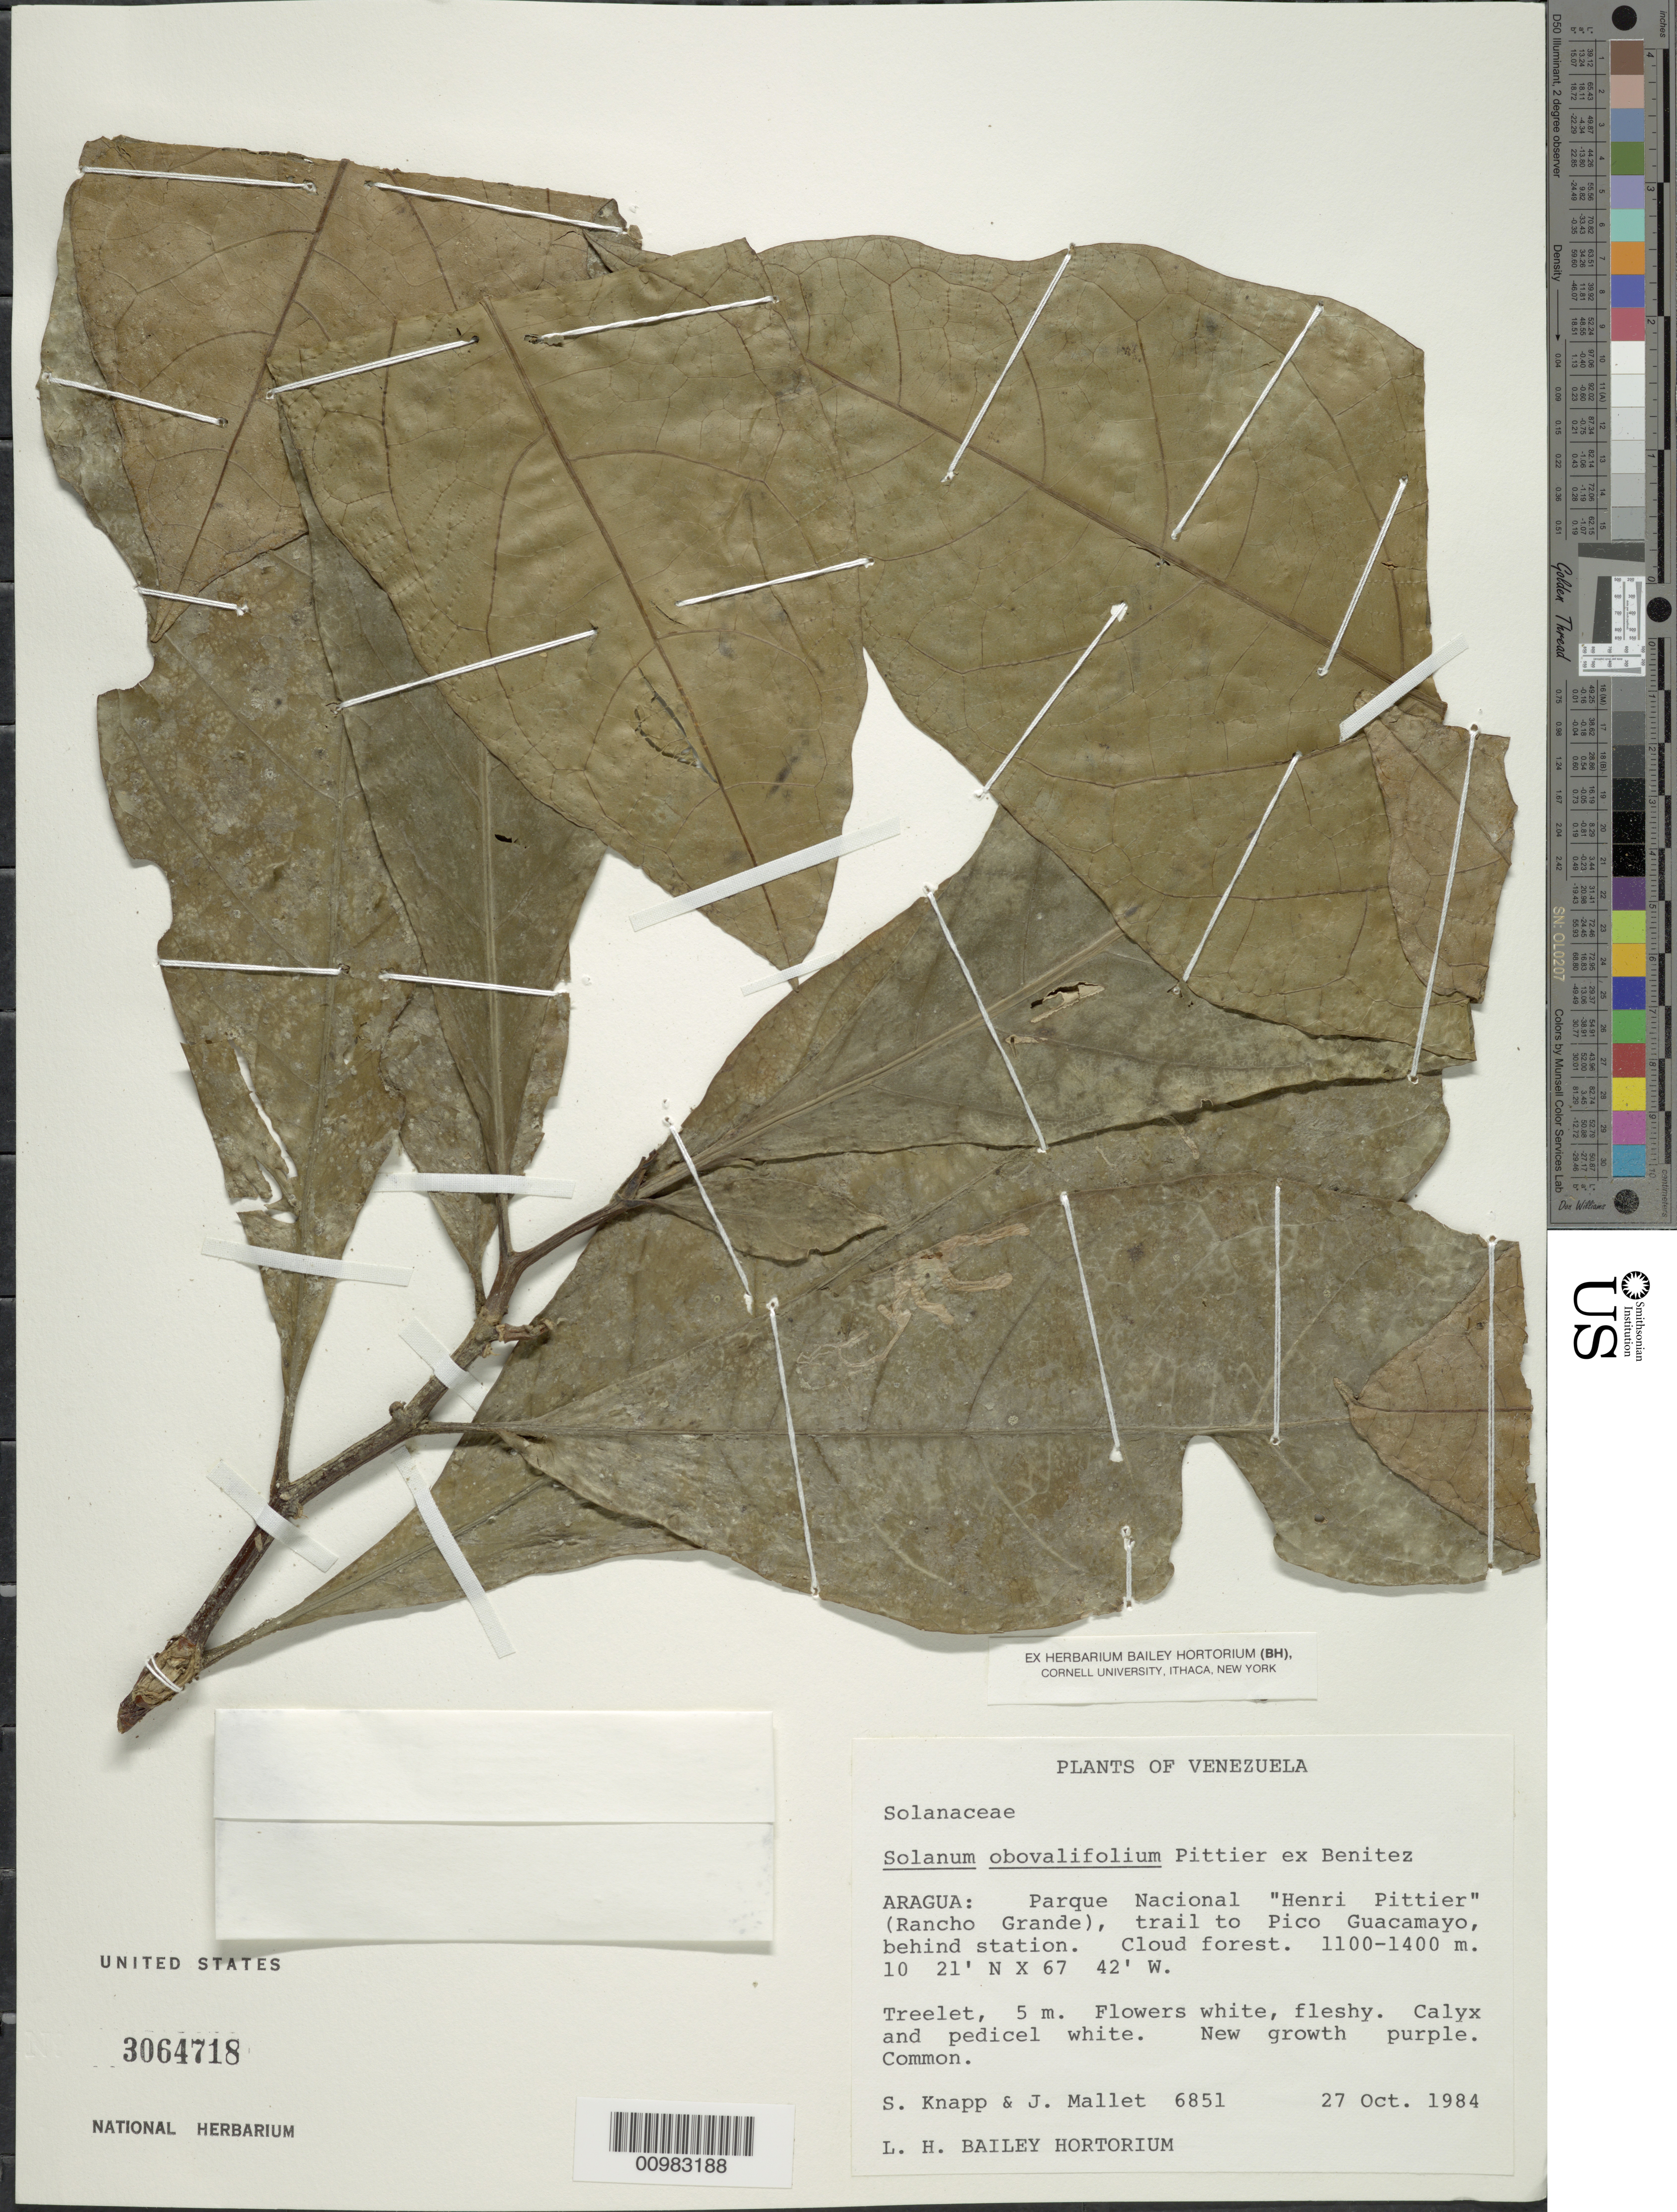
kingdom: Plantae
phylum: Tracheophyta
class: Magnoliopsida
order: Solanales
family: Solanaceae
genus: Solanum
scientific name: Solanum obovalifolium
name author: Benítez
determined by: Knapp, S. D.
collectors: S. Knapp & J. Mallet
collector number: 6851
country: Venezuela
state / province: Aragua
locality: (Rancho Grande), trail to Pico Guacamayo, behind station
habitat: cloud forest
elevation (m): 1100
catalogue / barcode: US 3064718